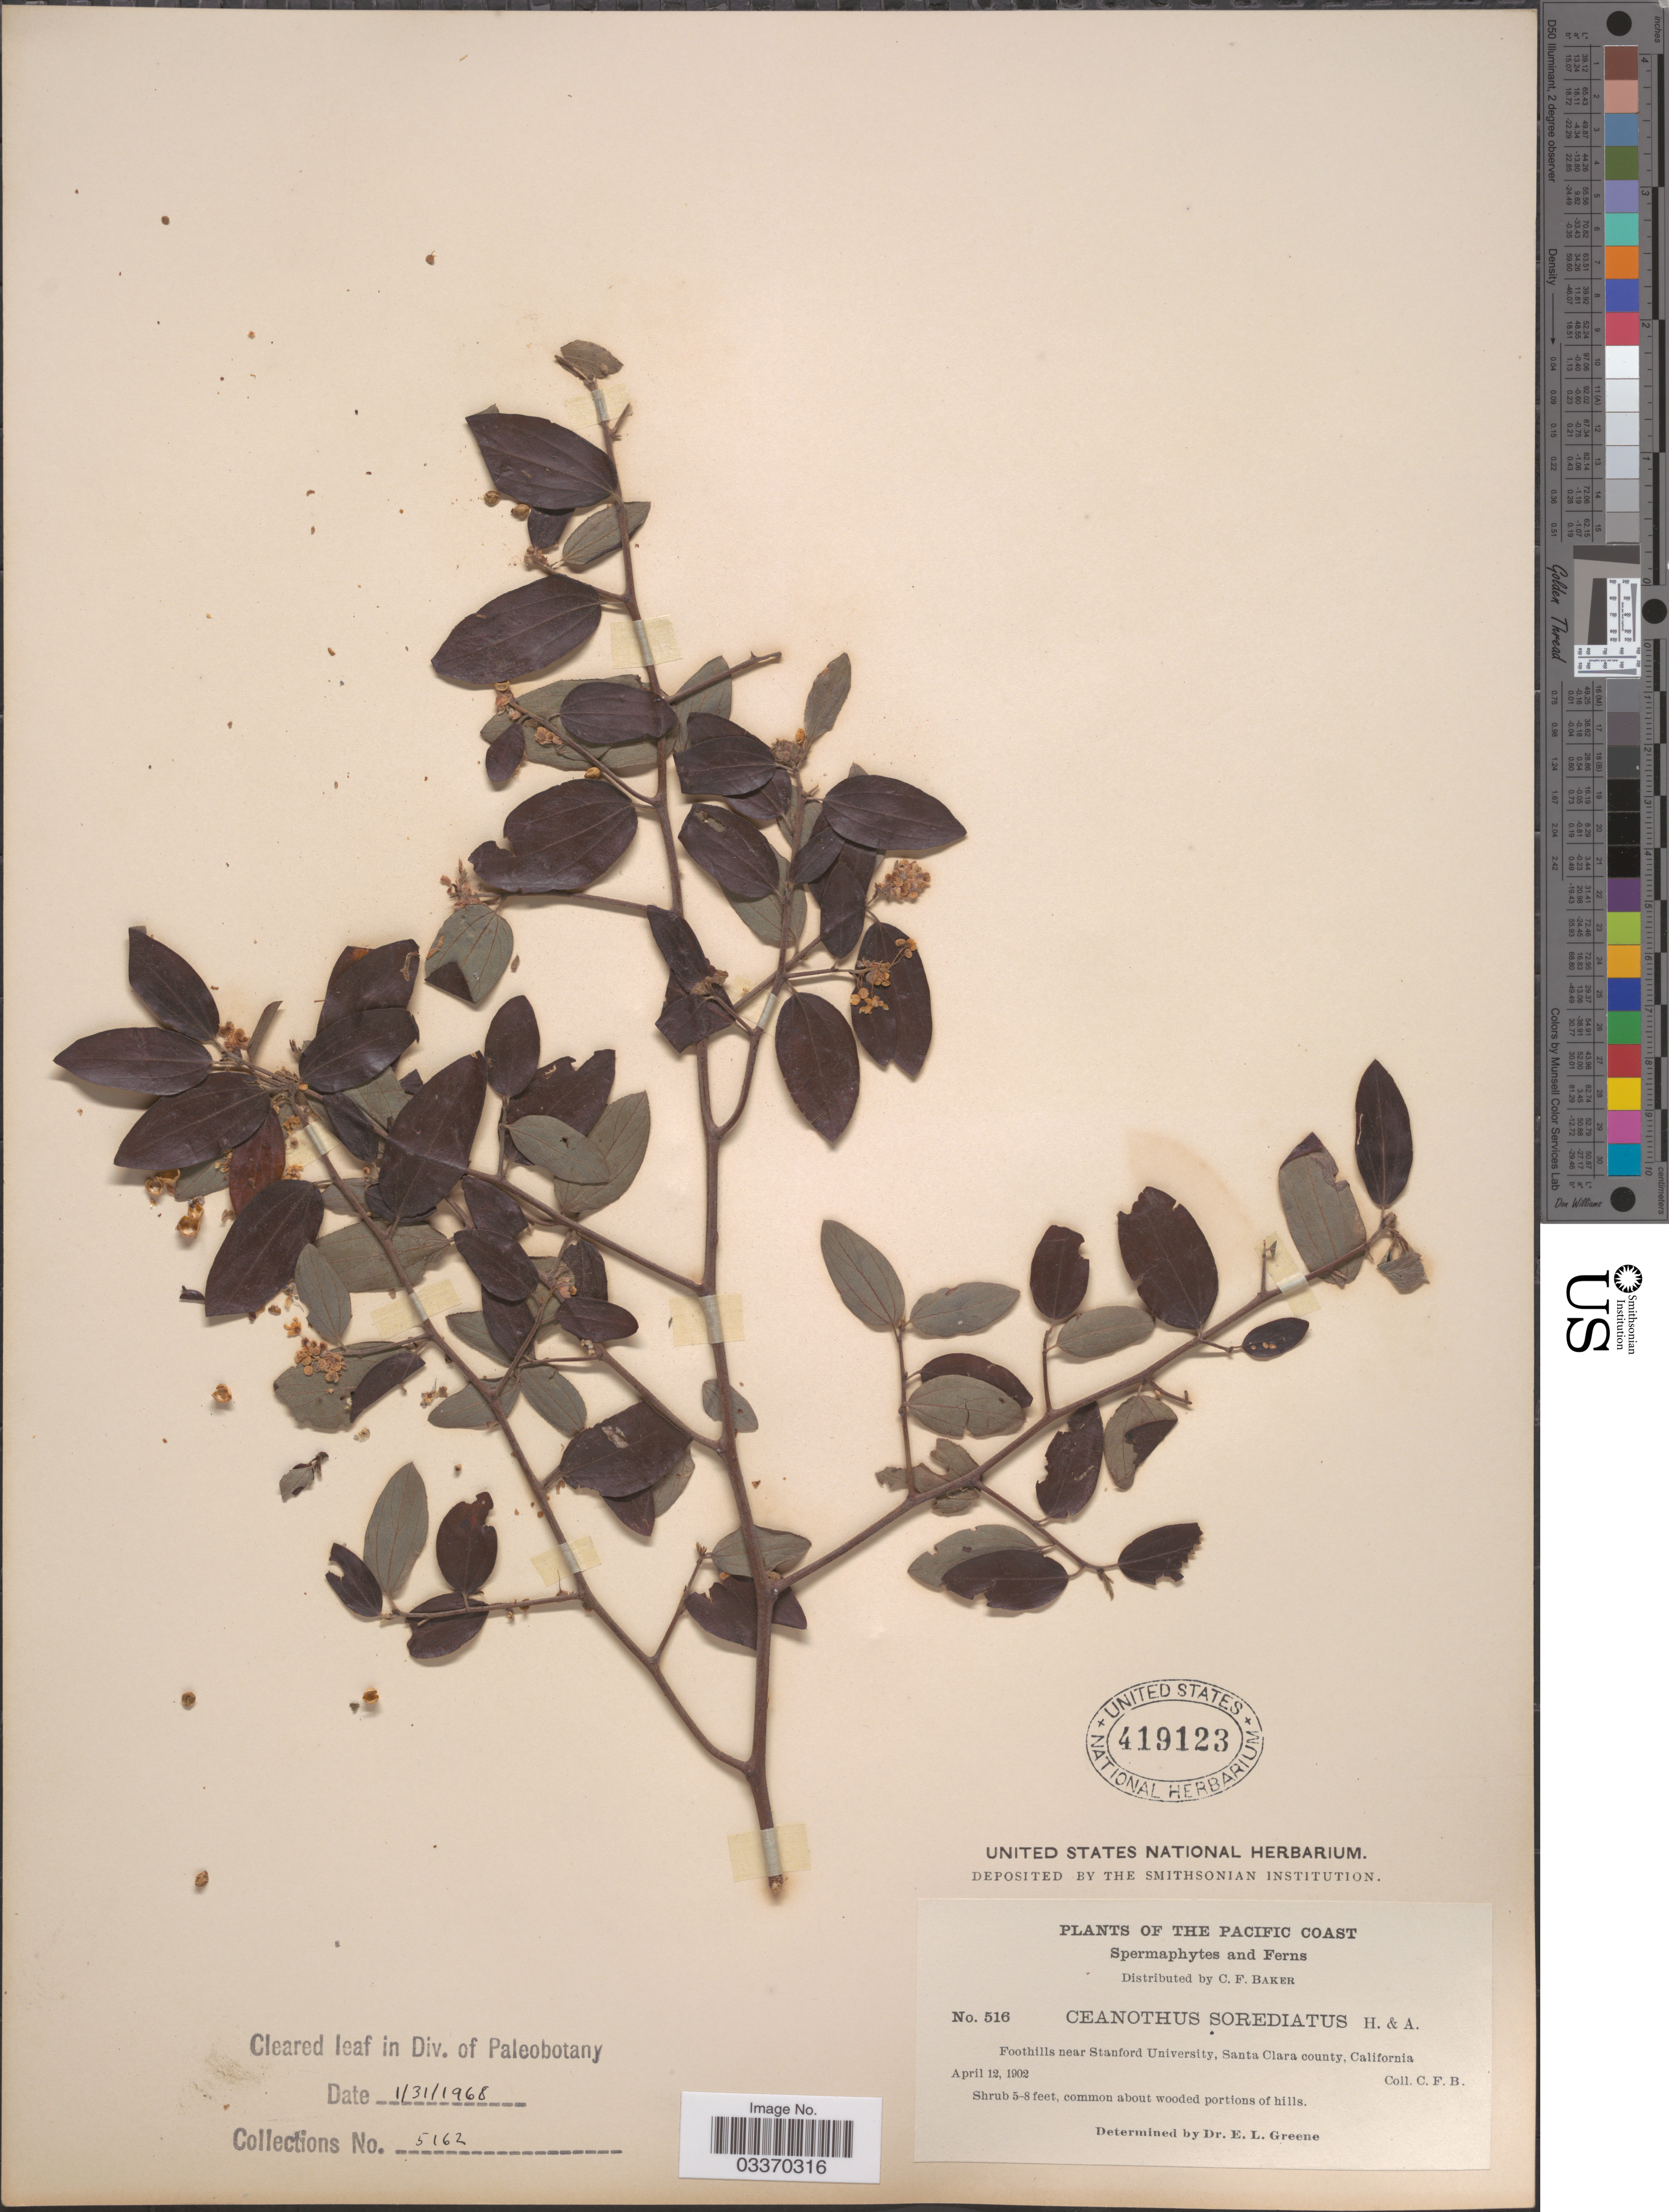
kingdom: Plantae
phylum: Tracheophyta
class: Magnoliopsida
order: Rosales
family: Rhamnaceae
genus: Ceanothus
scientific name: Ceanothus sorediatus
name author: Hook. & Arn.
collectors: C. F. Baker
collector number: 516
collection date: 1902-04-12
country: United States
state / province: California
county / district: Santa Clara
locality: The Pacific Coast. Foothills near Stanford University, Santa Clara county.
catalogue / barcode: US 419123